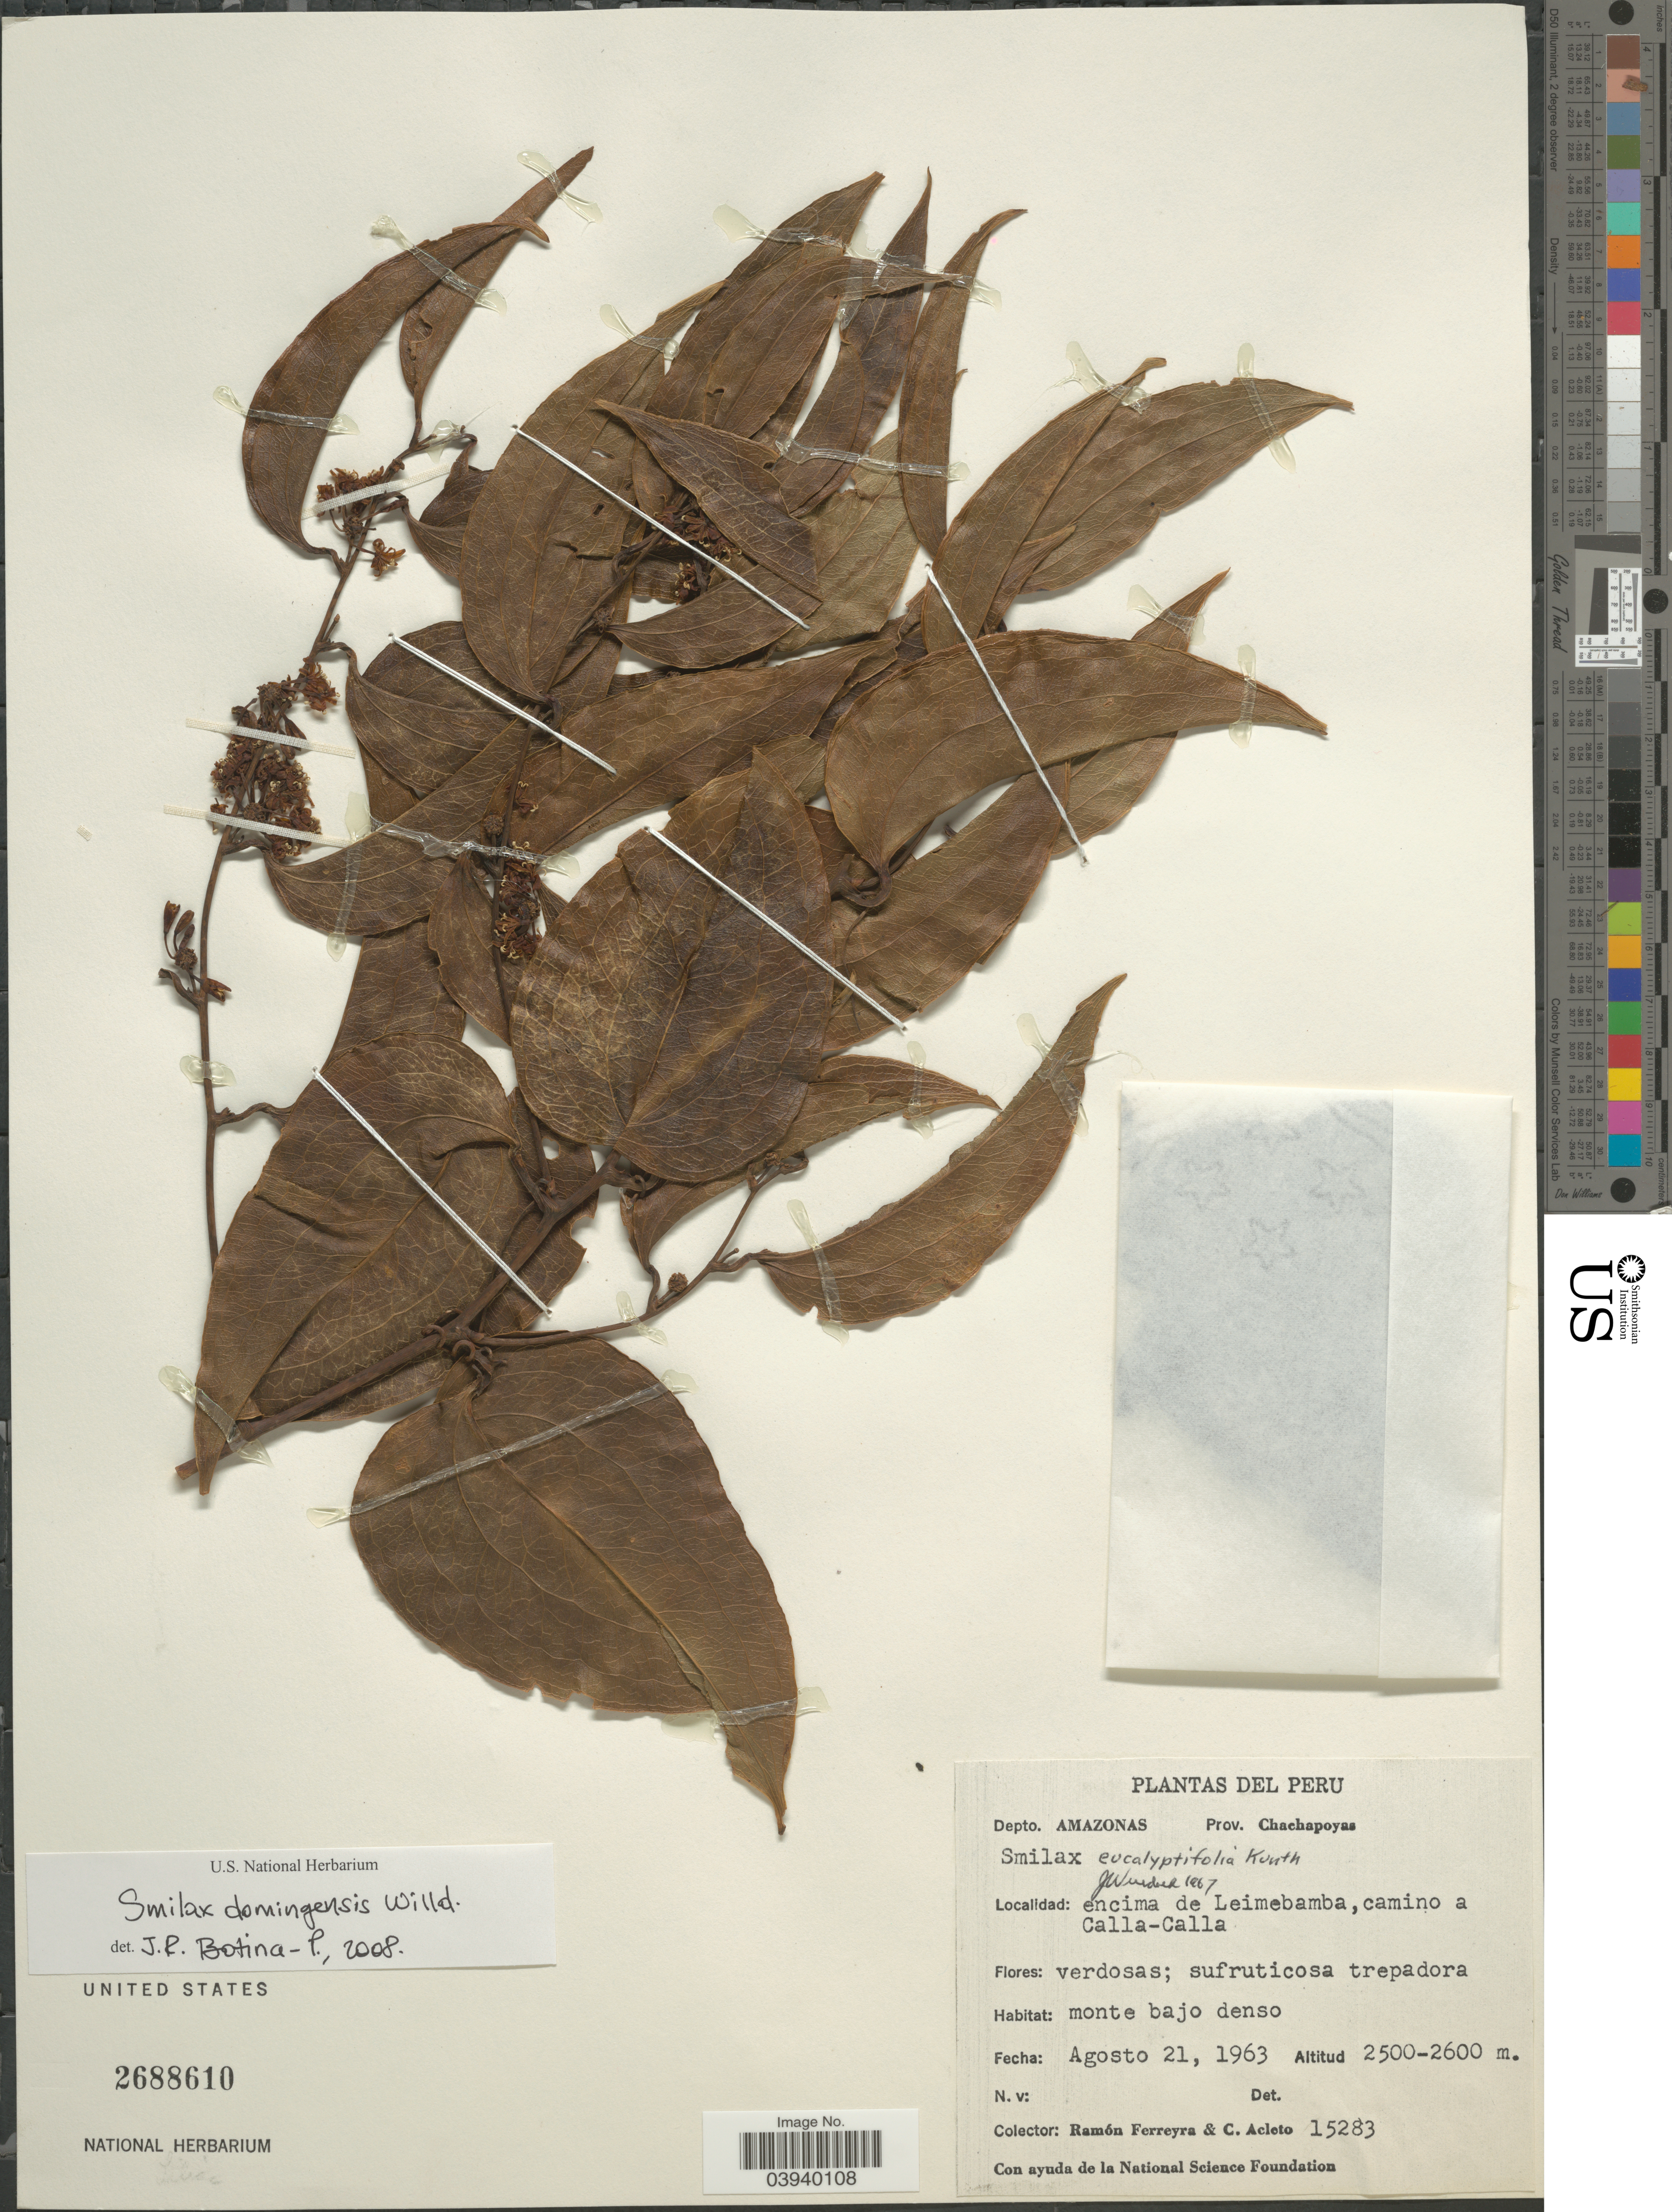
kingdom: Plantae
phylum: Tracheophyta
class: Liliopsida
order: Liliales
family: Smilacaceae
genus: Smilax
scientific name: Smilax domingensis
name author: Willd.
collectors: R. A. Ferreyra, C. Acleto & National Science Foundation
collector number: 15283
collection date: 1963-08-21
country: Peru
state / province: Amazonas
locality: Depto. Amazonas. prov. Chachapoyas. Encima de Leimebamba, camino a Calla-Calla.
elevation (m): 2500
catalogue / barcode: US 2688610